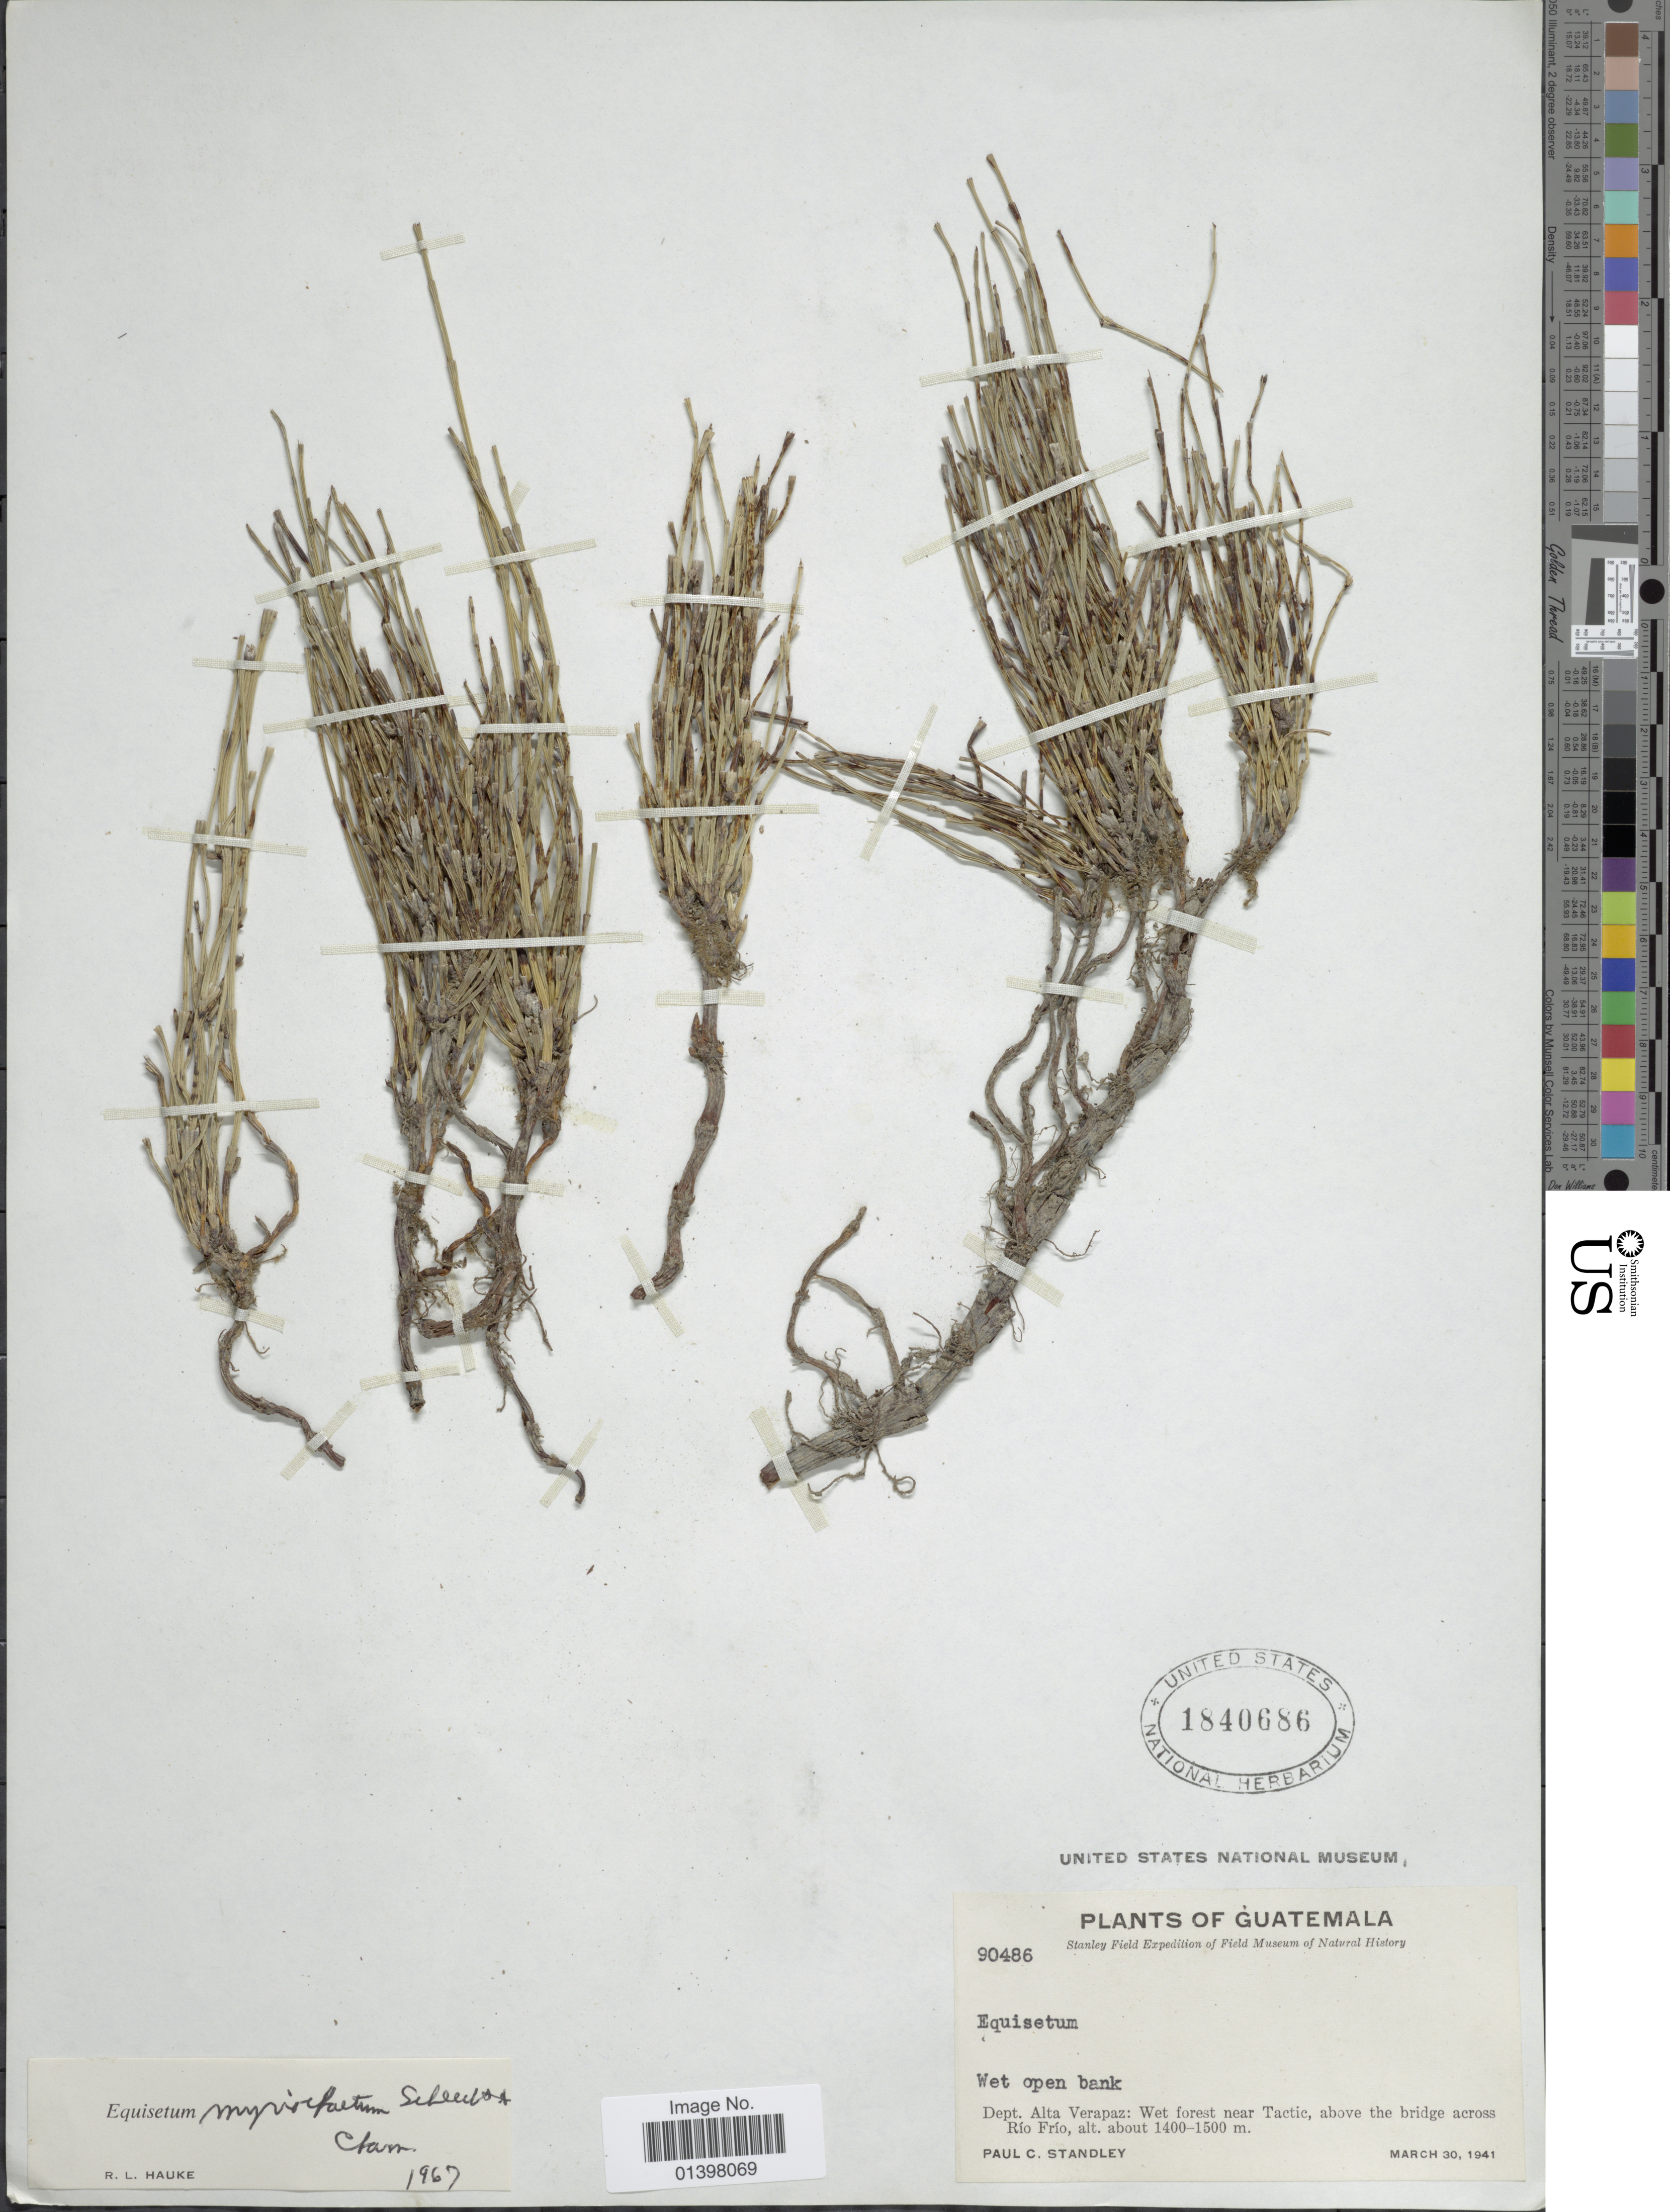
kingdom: Plantae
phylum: Tracheophyta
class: Polypodiopsida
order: Equisetales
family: Equisetaceae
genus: Equisetum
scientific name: Equisetum myriochaetum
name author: Schltdl. & Cham.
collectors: P. C. Standley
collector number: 90486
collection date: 1941-03-30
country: Guatemala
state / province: Alta Verapaz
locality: Wet forest near Tactic, above the bridge across Río Frío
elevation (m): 1400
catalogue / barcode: US 1840686